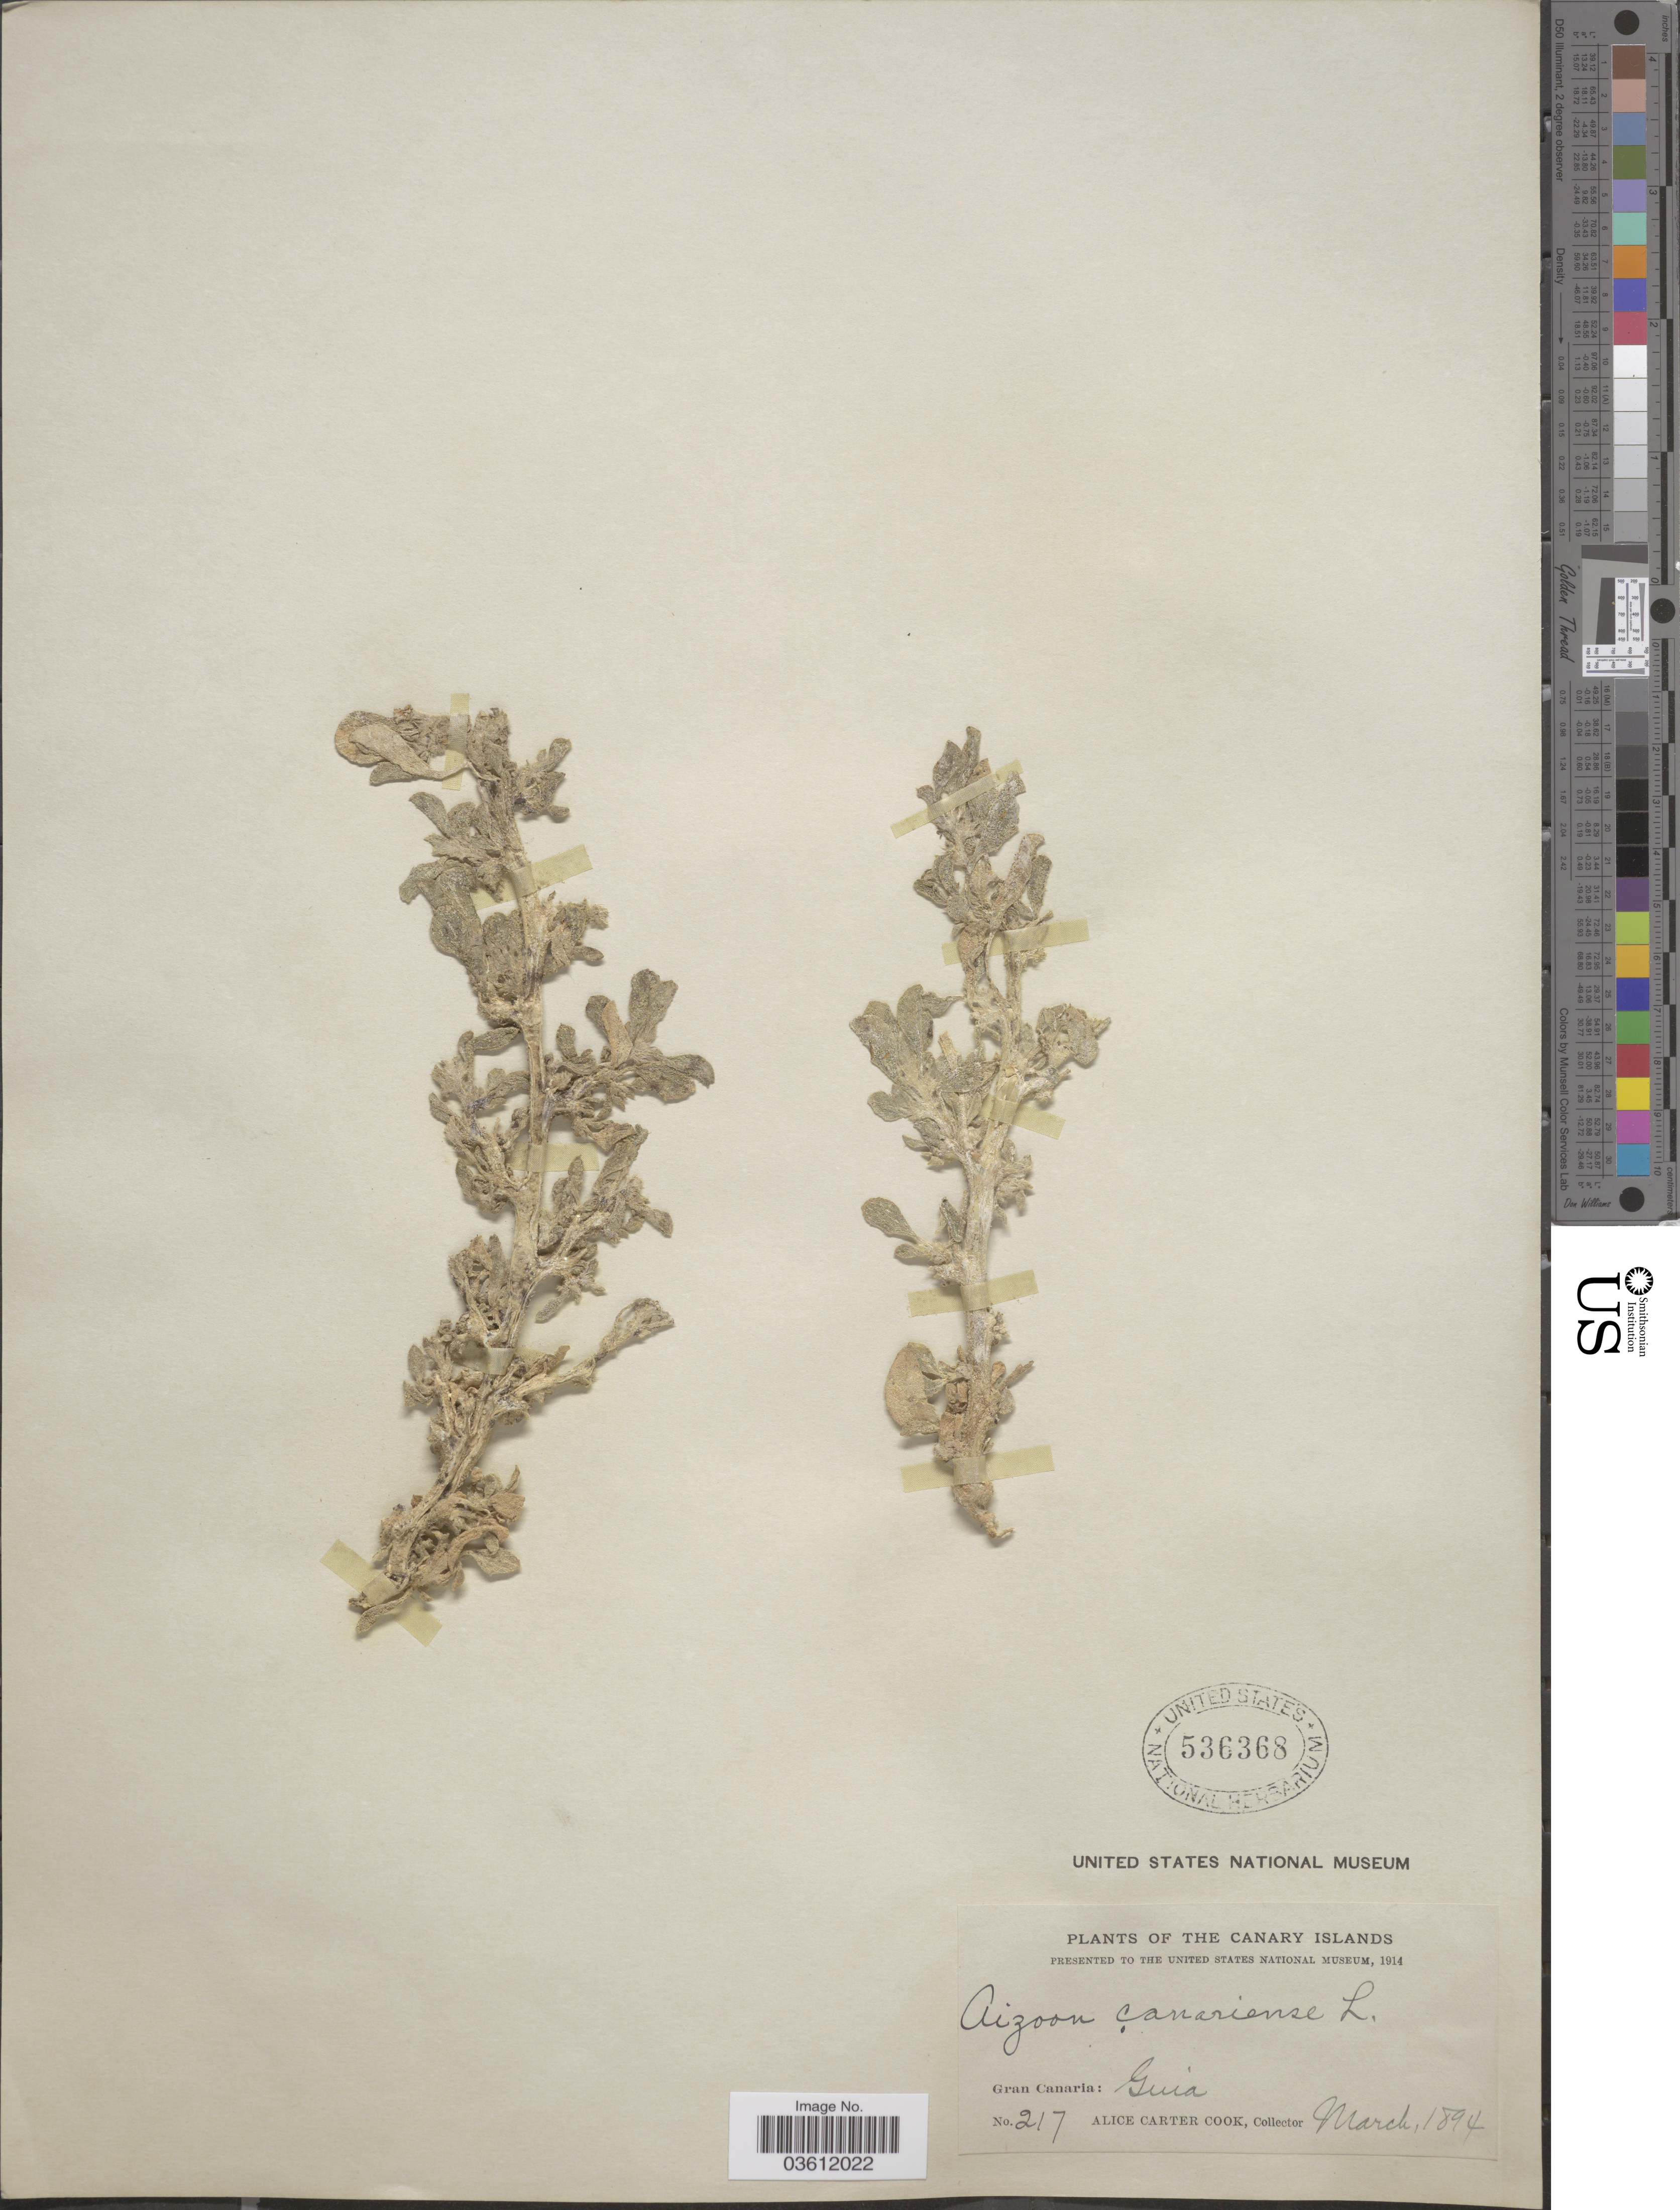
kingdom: Plantae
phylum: Tracheophyta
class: Magnoliopsida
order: Caryophyllales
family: Aizoaceae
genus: Aizoon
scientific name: Aizoon canariense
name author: L.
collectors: Alice C. Cook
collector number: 217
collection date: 1894-03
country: Spain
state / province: Canarias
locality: The Canary Islands. Gran Canaria: Guia.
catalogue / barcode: US 536368